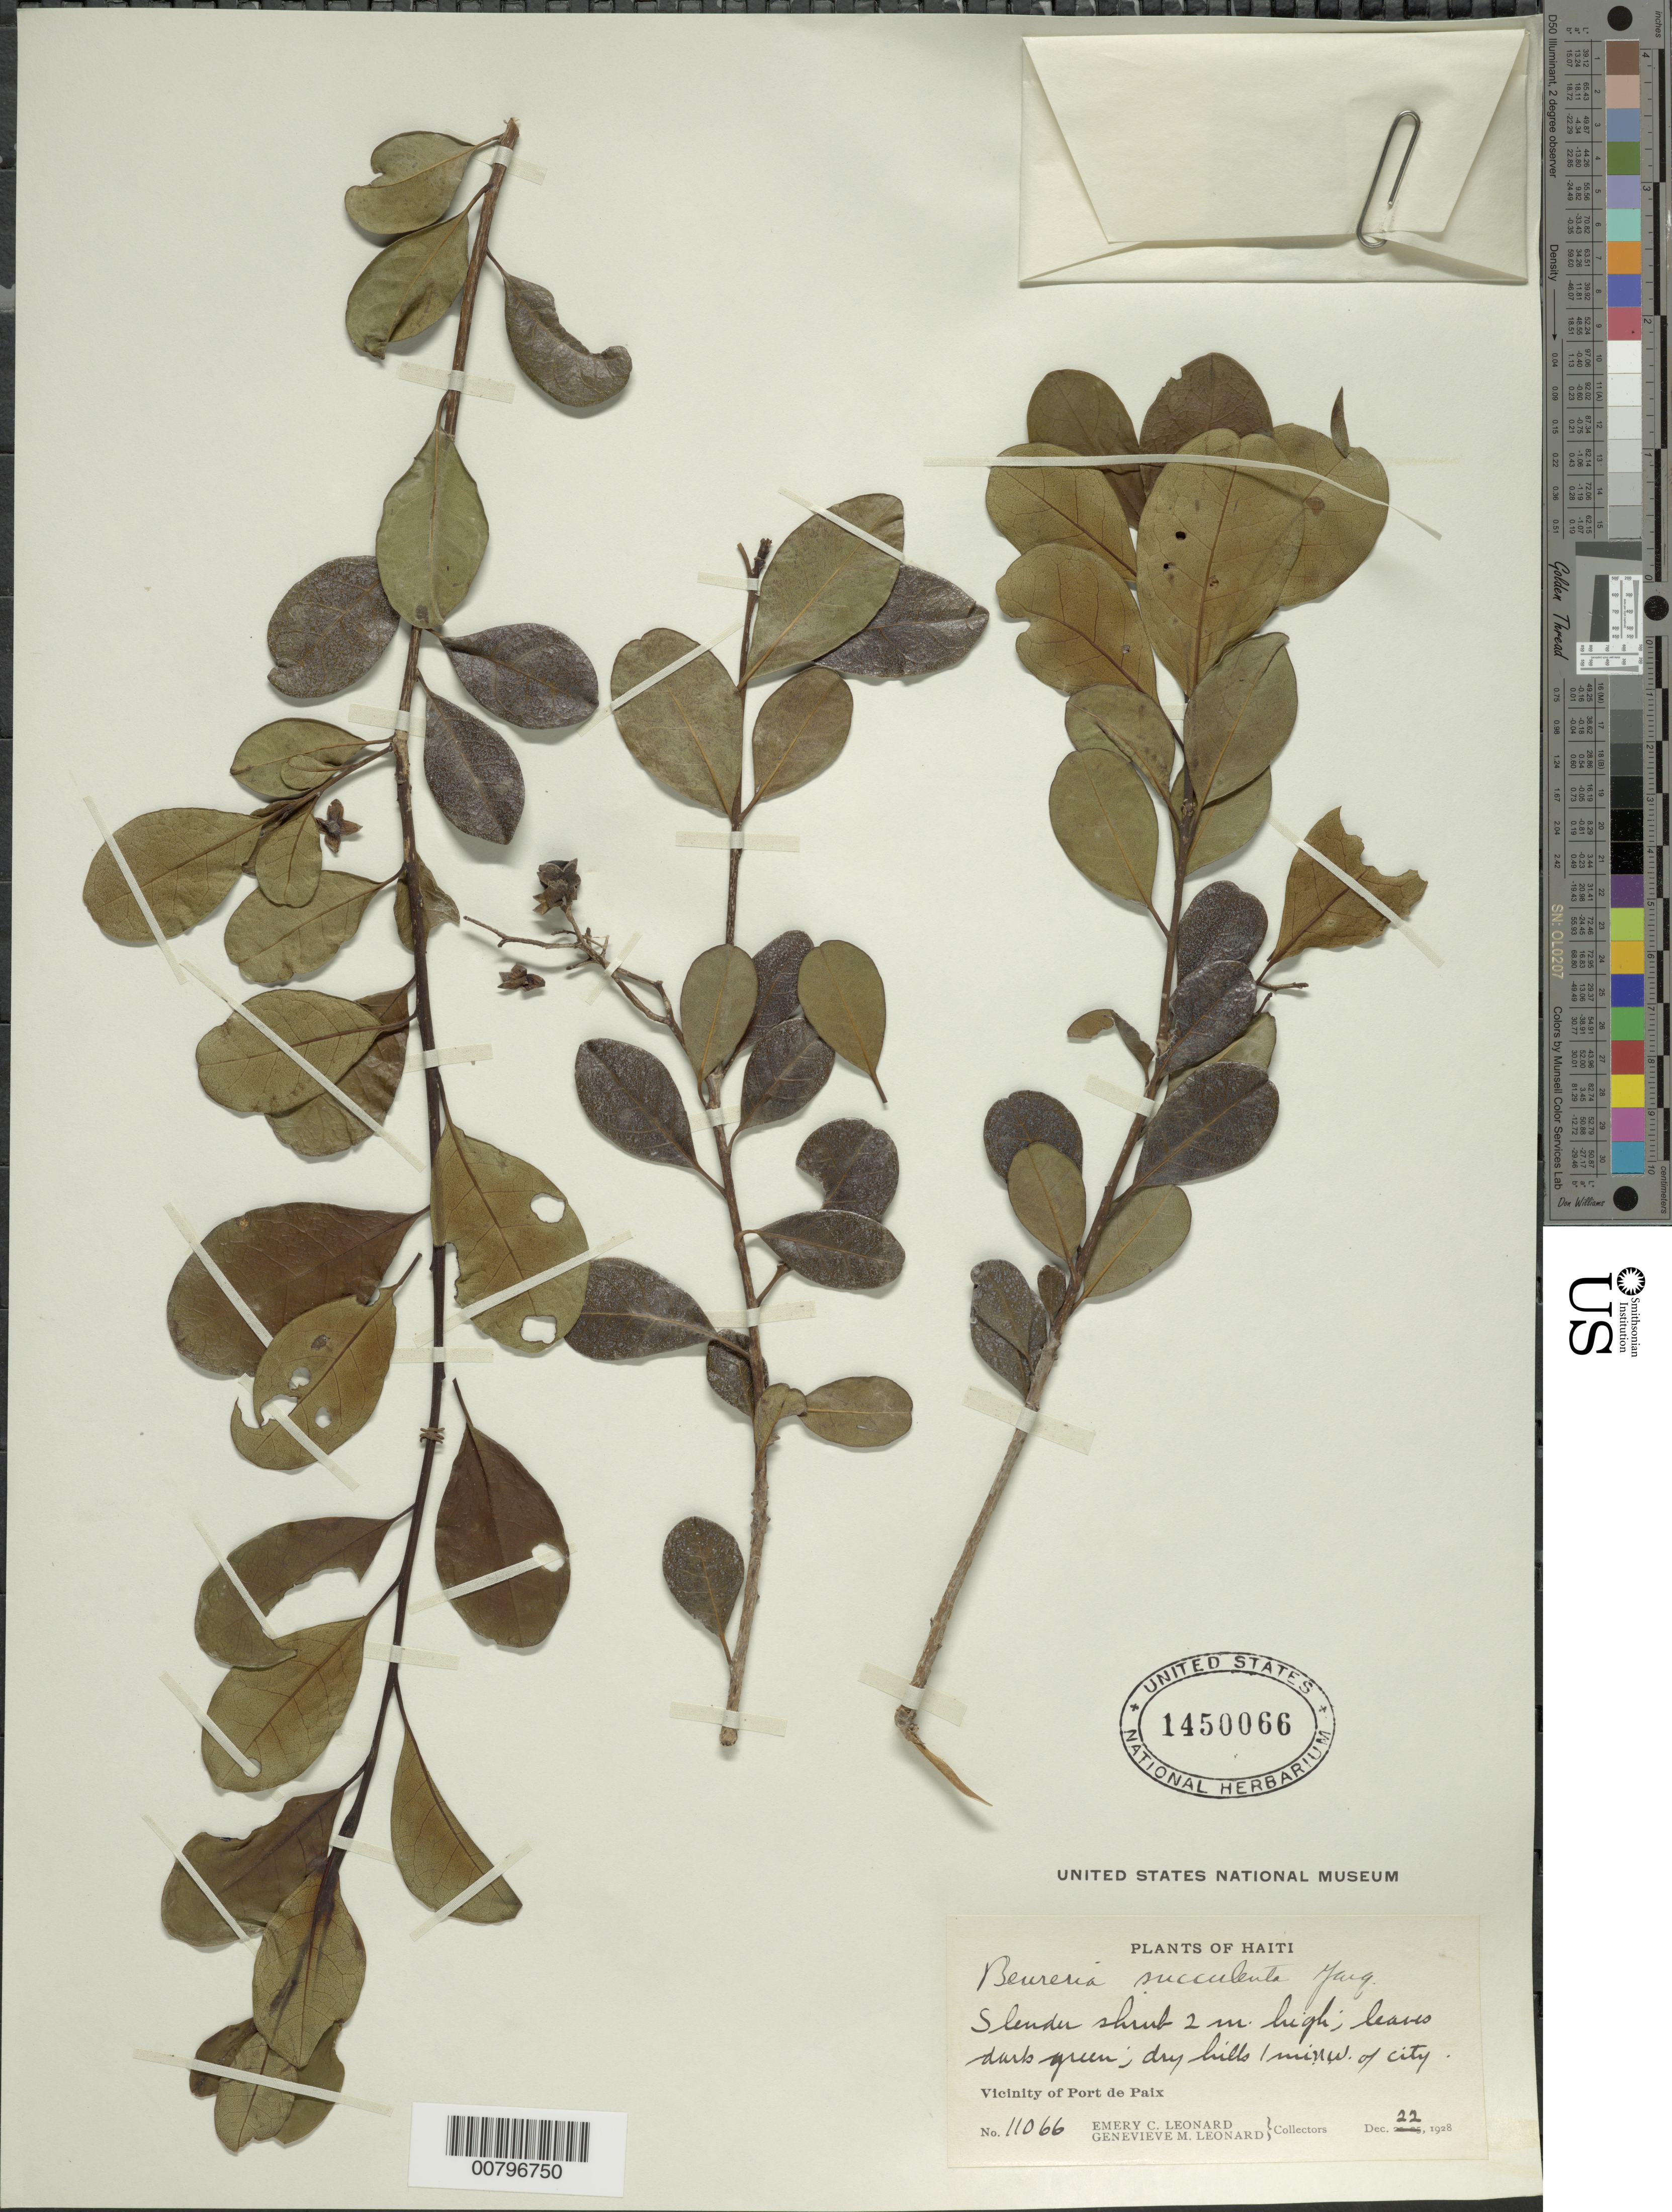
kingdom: Plantae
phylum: Tracheophyta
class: Magnoliopsida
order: Boraginales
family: Ehretiaceae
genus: Bourreria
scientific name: Bourreria succulenta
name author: Jacq.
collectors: E. C. Leonard & G. M. Leonard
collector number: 11066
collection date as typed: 22 Dec 1928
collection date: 1928-12-22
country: Haiti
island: Hispaniola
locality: Vicinity of Port de Paix, 1 mile N.W. of city.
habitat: Dry hills.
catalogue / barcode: US 1450066